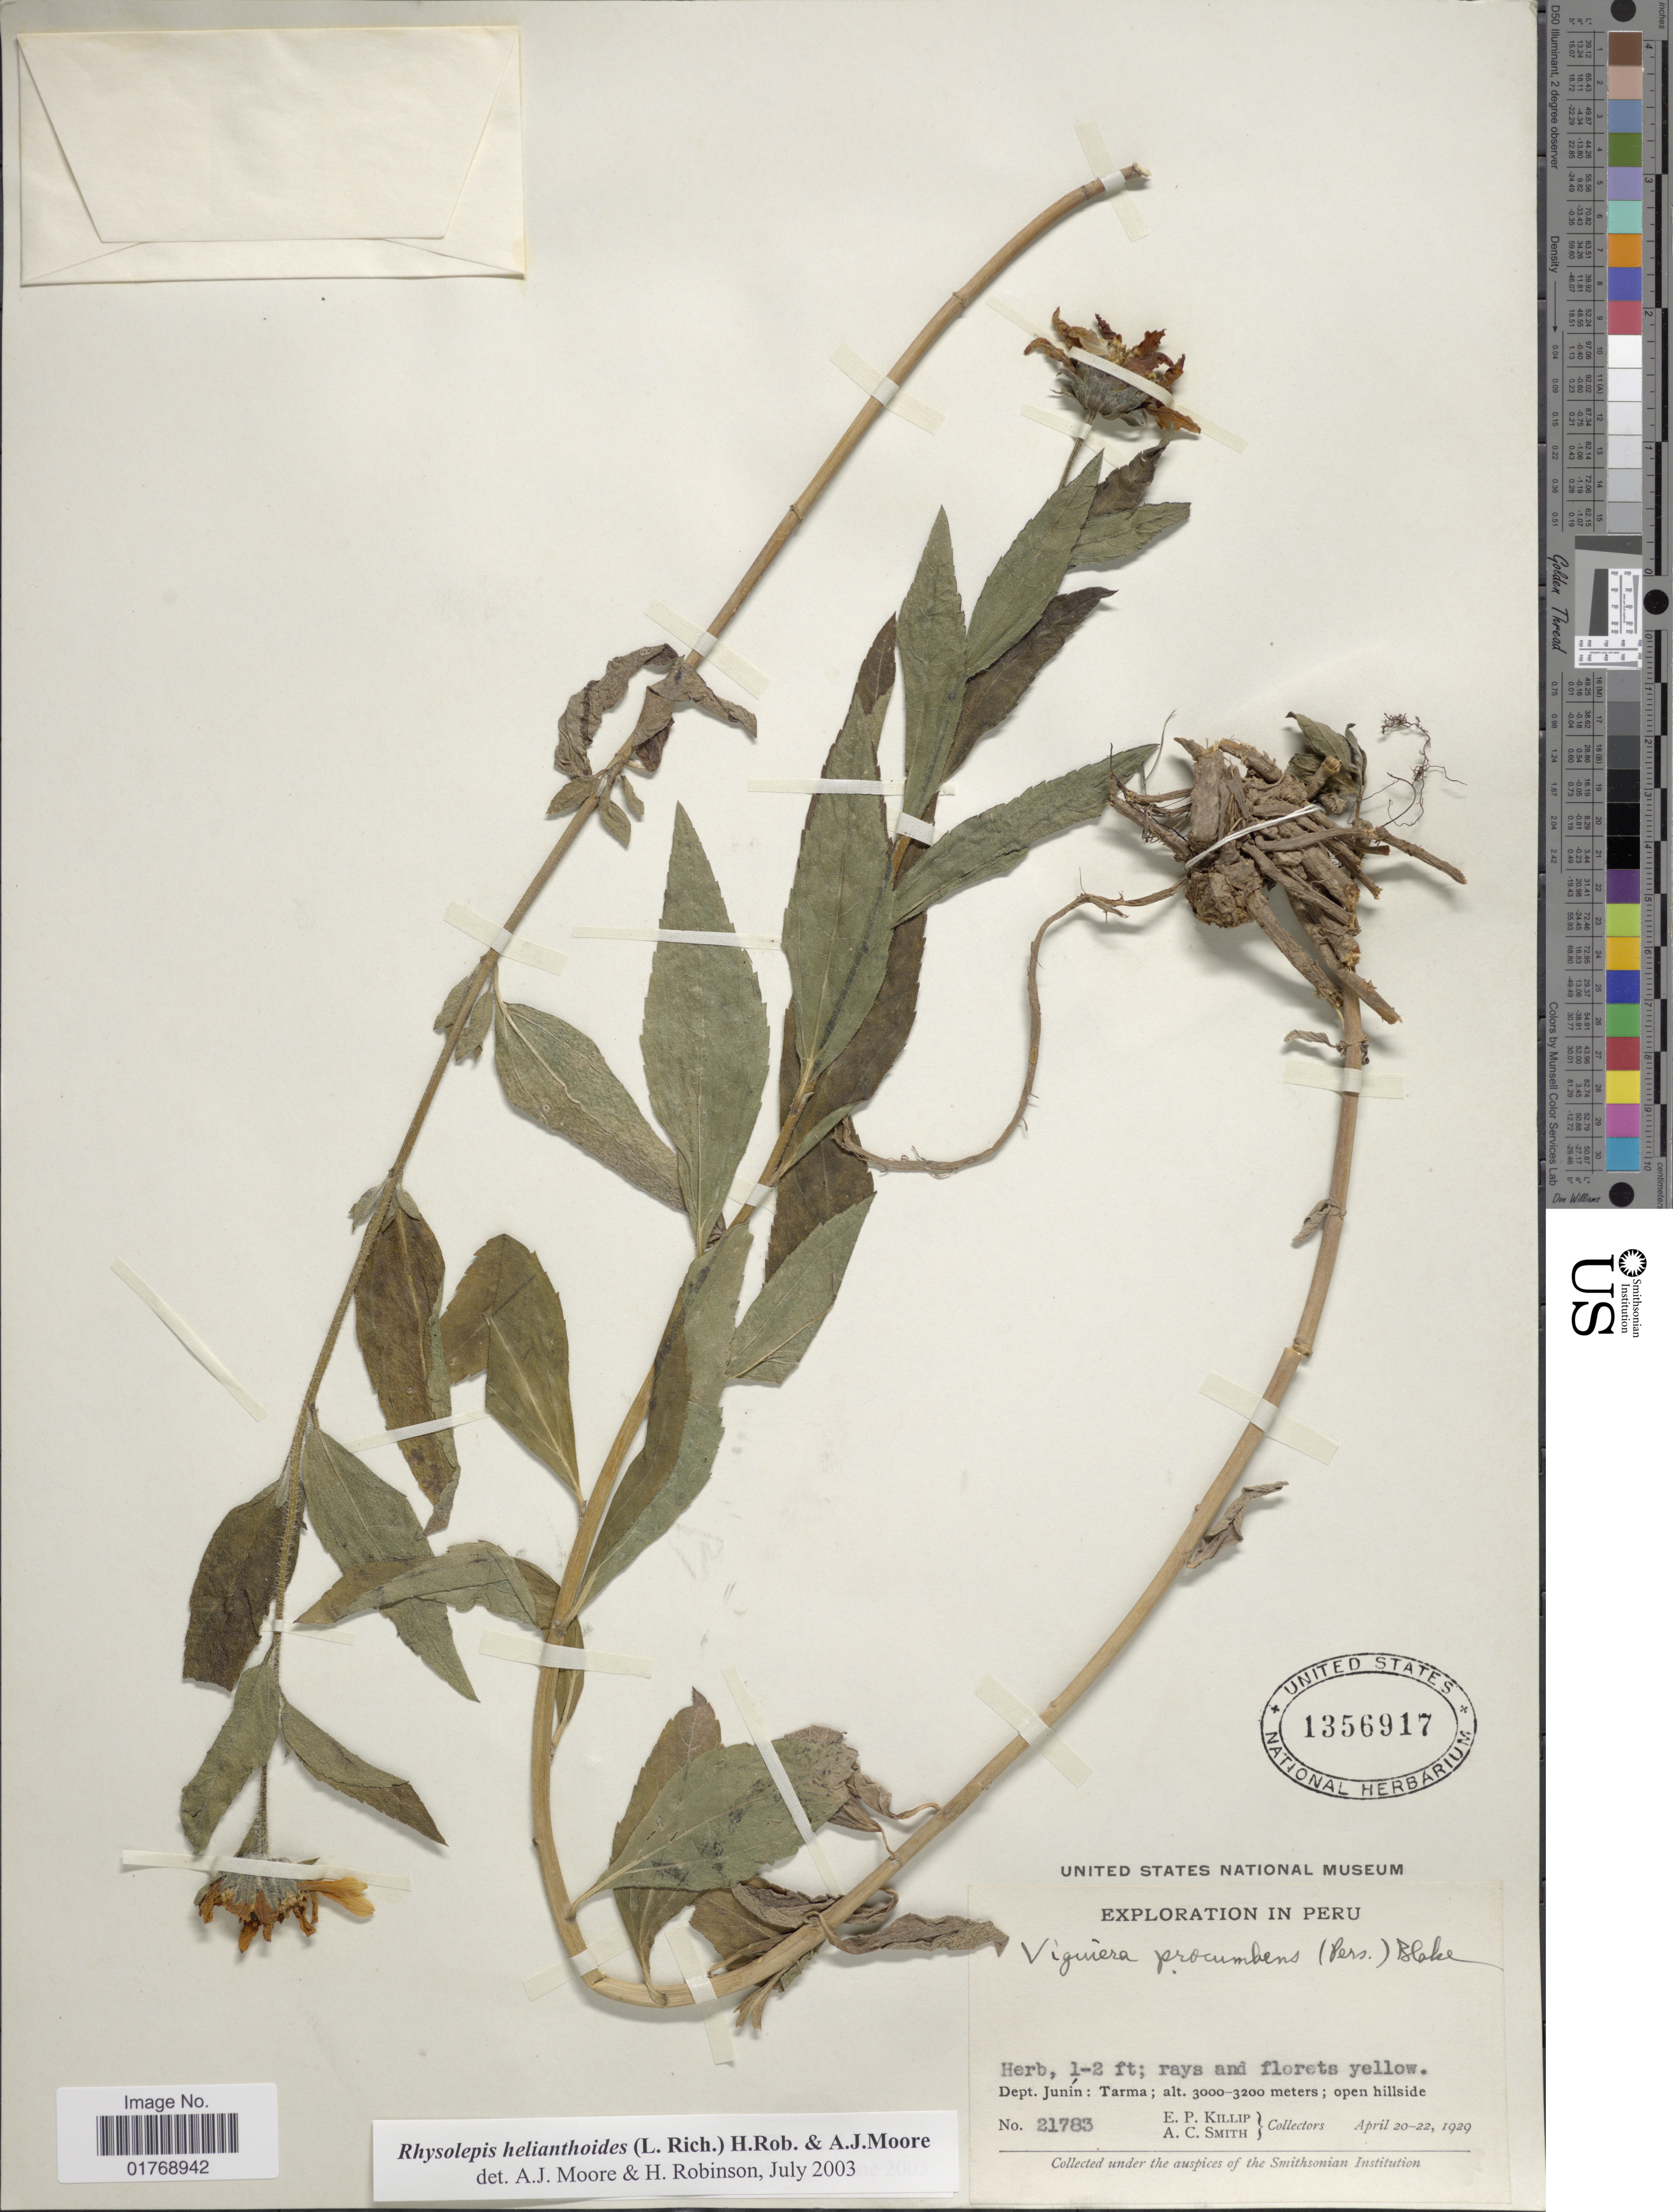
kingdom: Plantae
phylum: Tracheophyta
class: Magnoliopsida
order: Asterales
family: Asteraceae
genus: Viguiera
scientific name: Viguiera procumbens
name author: (Pers.) S.F. Blake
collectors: E. P. Killip & A. C. Smith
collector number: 21783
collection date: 1929-04-20/1929-04-22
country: Peru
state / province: Junín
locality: Dept. Junín: Tarma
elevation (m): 3000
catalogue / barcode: US 1356917